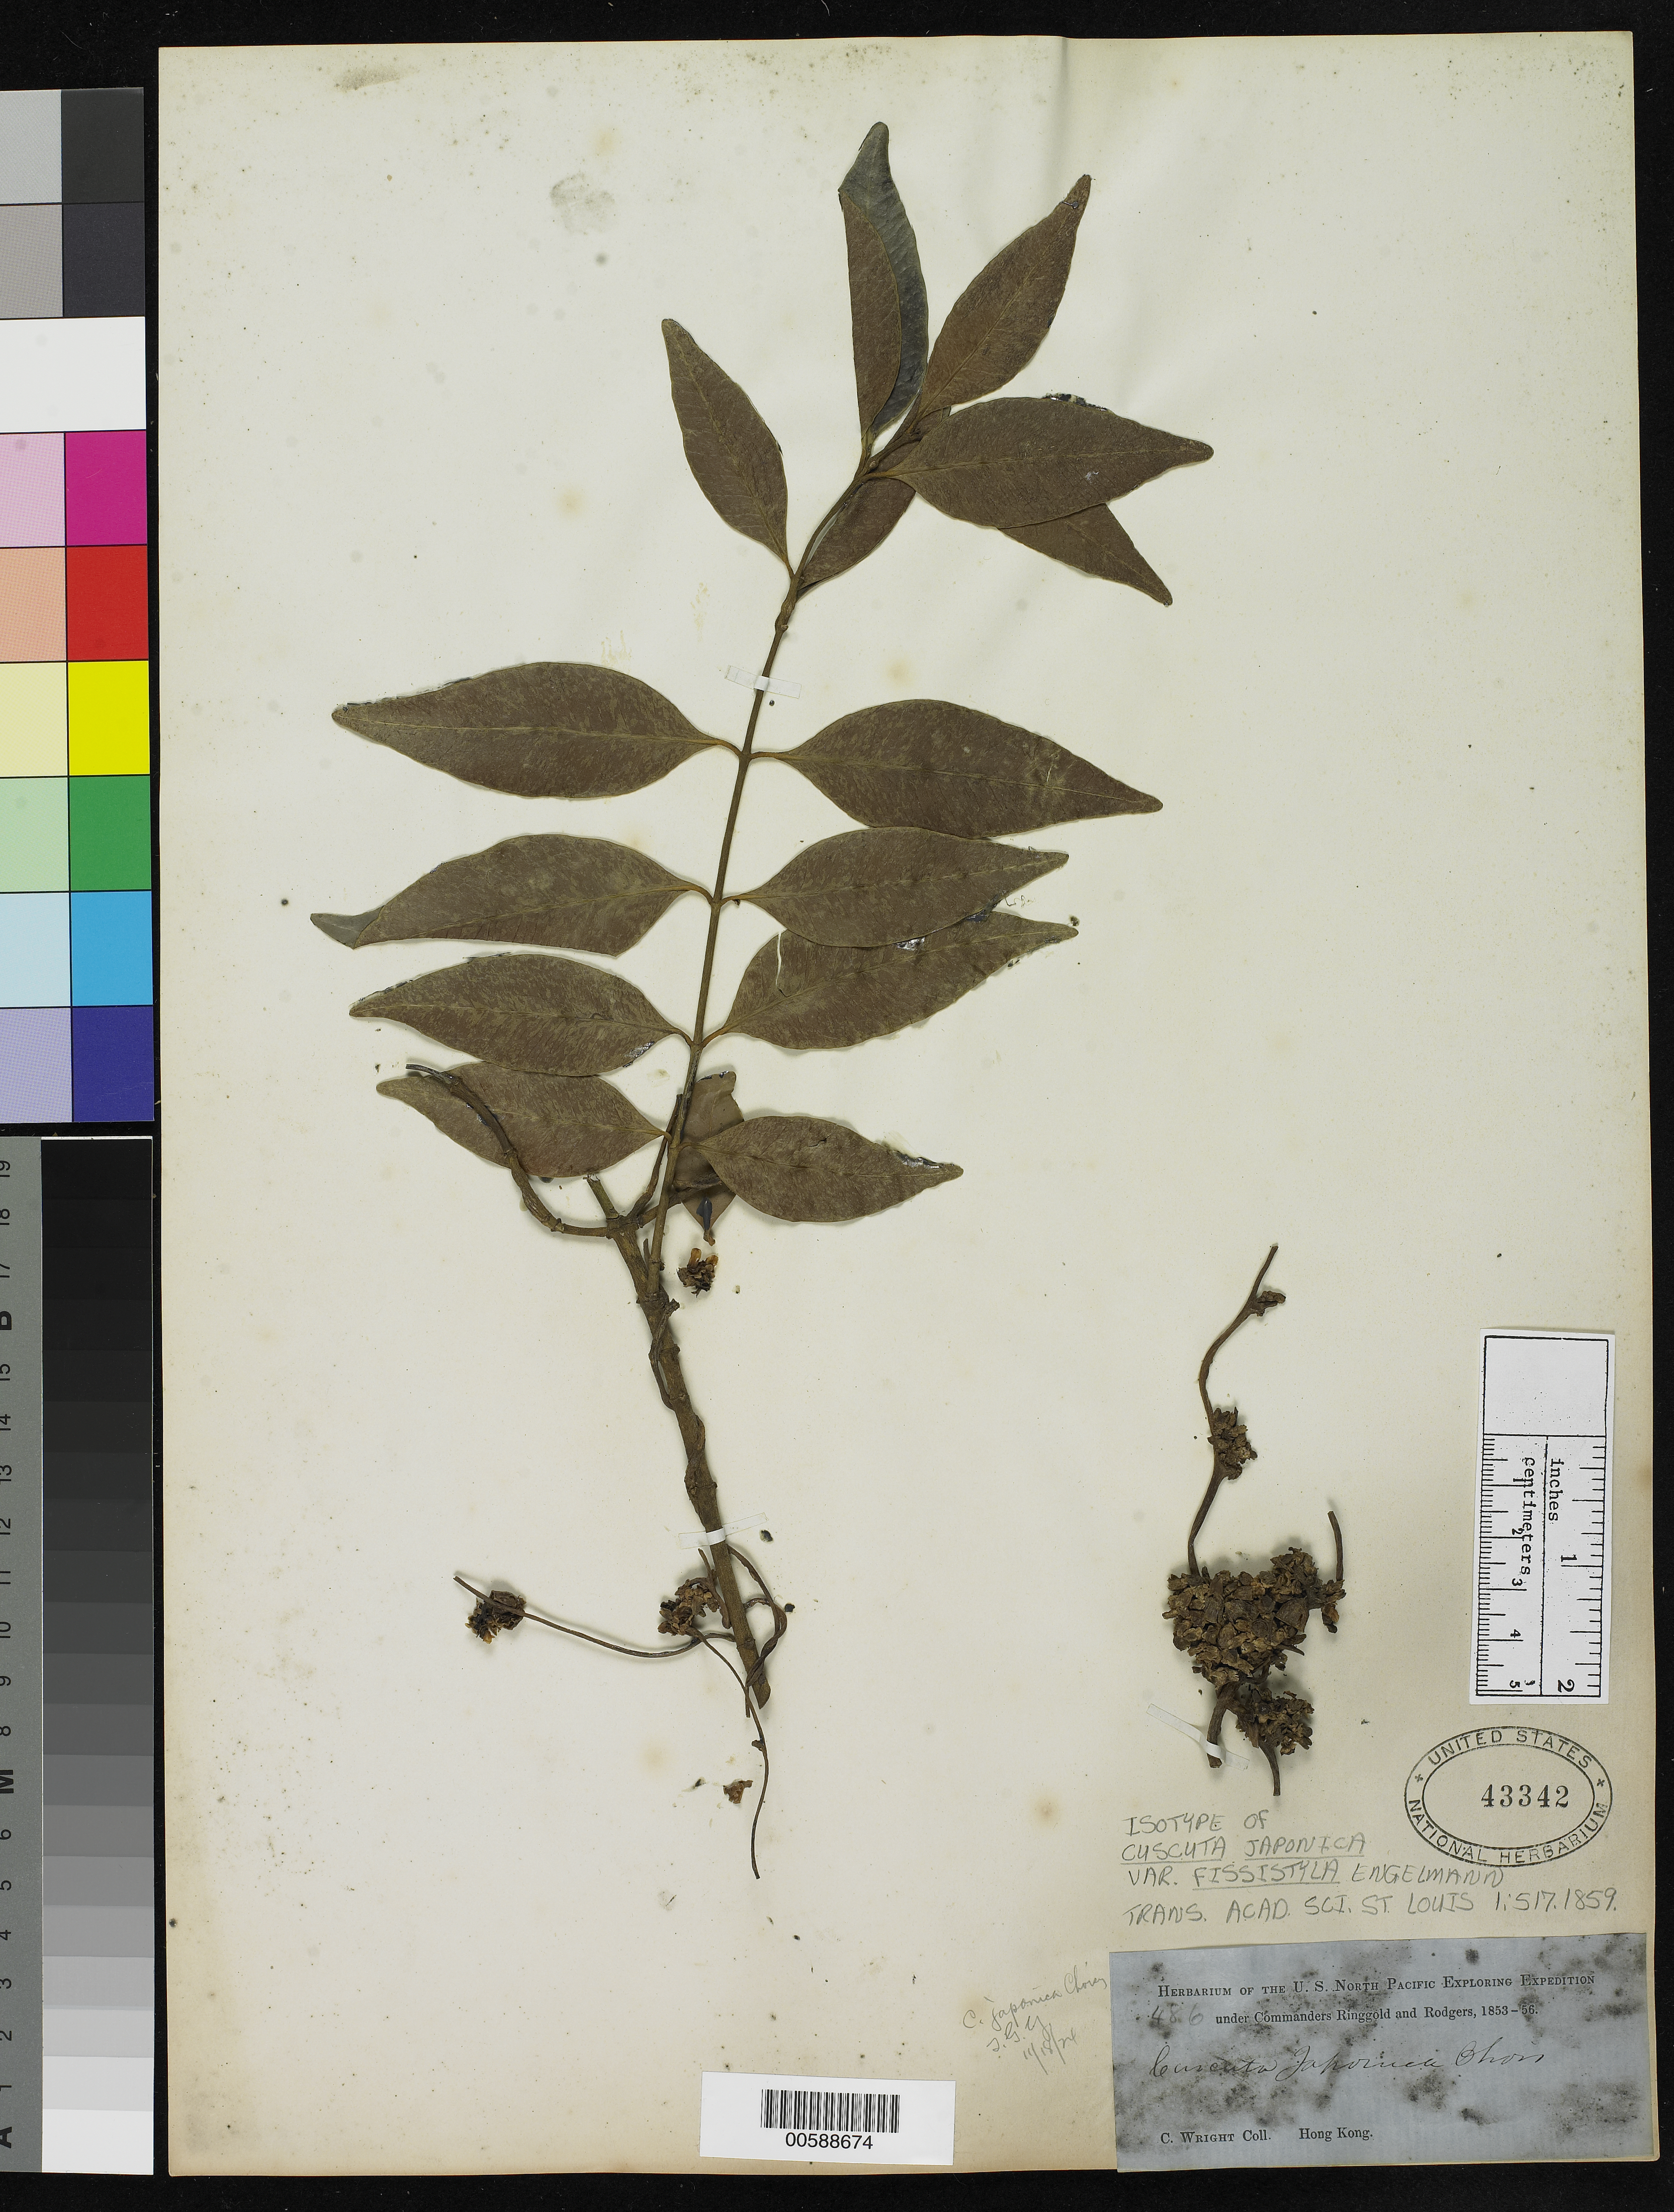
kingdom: Plantae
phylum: Tracheophyta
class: Magnoliopsida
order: Solanales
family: Convolvulaceae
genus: Cuscuta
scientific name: Cuscuta japonica var. fissistyla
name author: Engelm.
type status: Isotype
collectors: C. Wright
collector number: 486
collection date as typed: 1853 to -- --- 1856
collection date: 1853/1856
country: China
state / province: Hong Kong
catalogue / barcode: US 43342